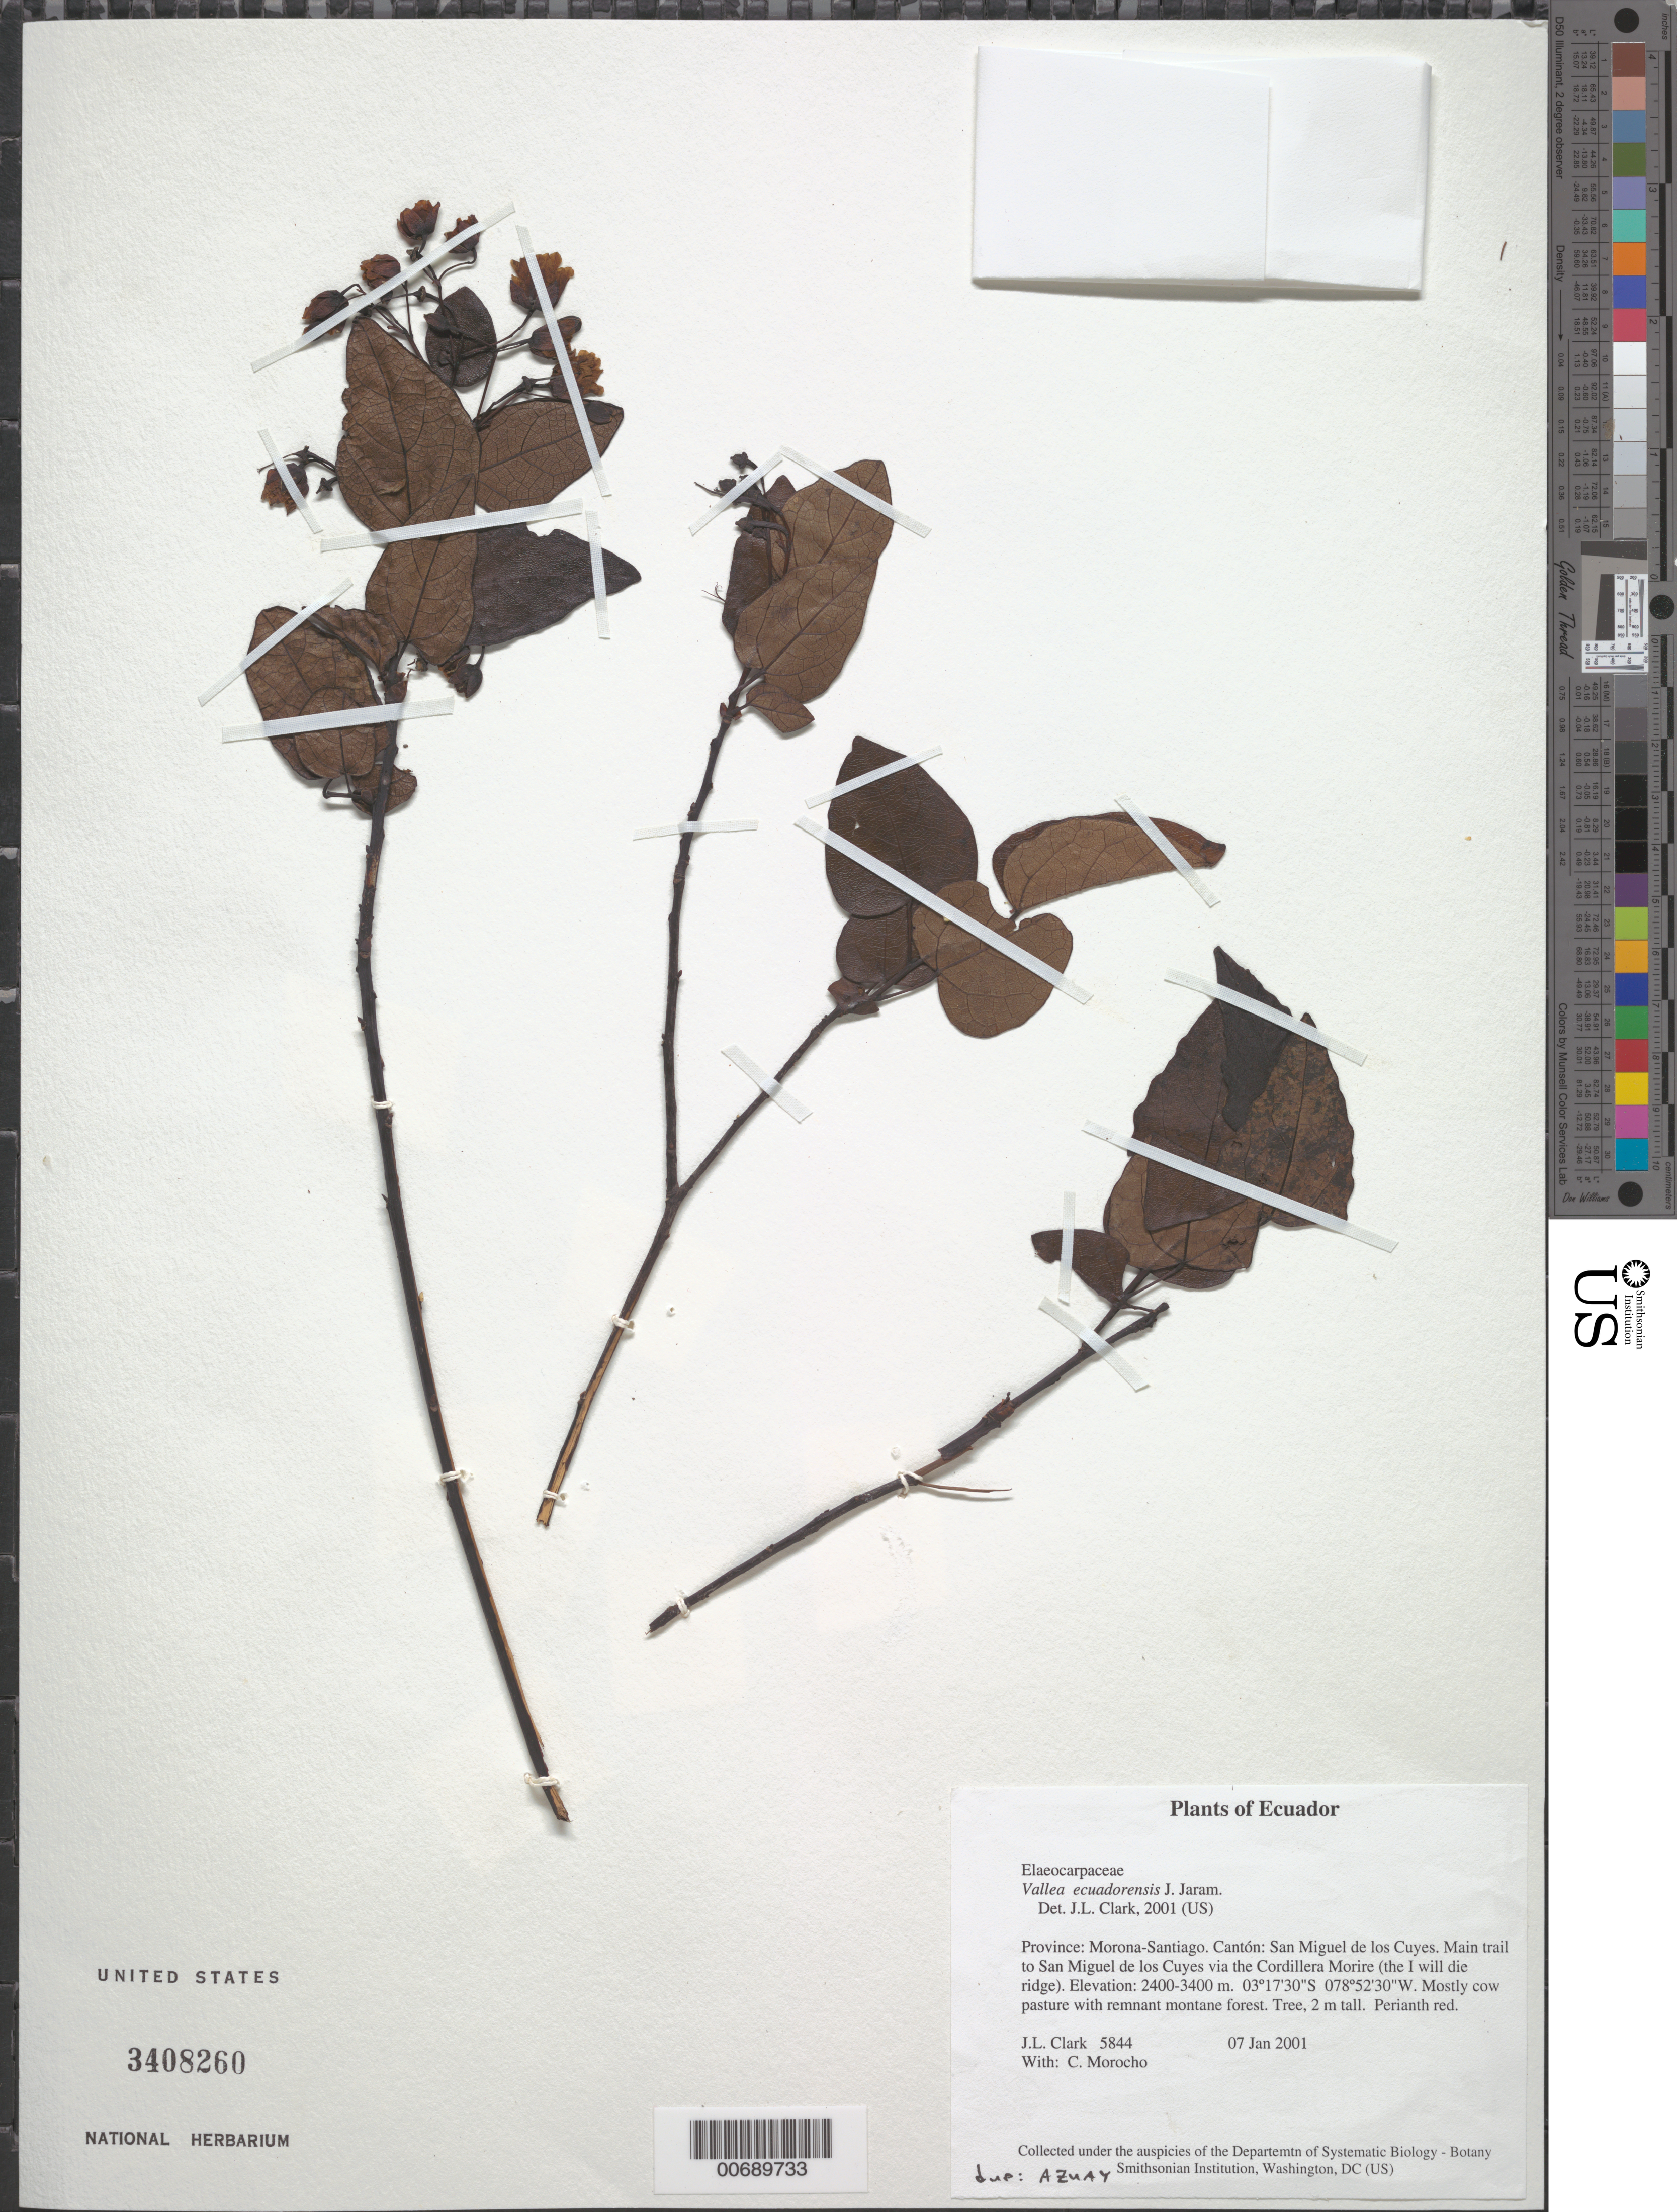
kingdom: Plantae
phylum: Tracheophyta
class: Magnoliopsida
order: Oxalidales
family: Elaeocarpaceae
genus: Vallea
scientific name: Vallea ecuadorensis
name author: J. Jaram.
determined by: Clark, J. L., (SEL), The Marie Selby Botanical Garden (UNITED STATES)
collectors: J. L. Clark & C. Morocho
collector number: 5844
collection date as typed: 07 Jan 2001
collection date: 2001-01-07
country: Ecuador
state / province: Morona-Santiago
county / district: San Miguel de los Cuyes ?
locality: Main Trail to Sal Miguel de los Cuyes via the Cordillera Morire (The "I will die" Ridge). [Sal Miguel de Cuyes is listed as a city not a Canton of Morona-Santiago.]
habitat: Mostly cow pasture with remnant montane forest.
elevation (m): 2400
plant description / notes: AZUAY, US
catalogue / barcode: US 3408260